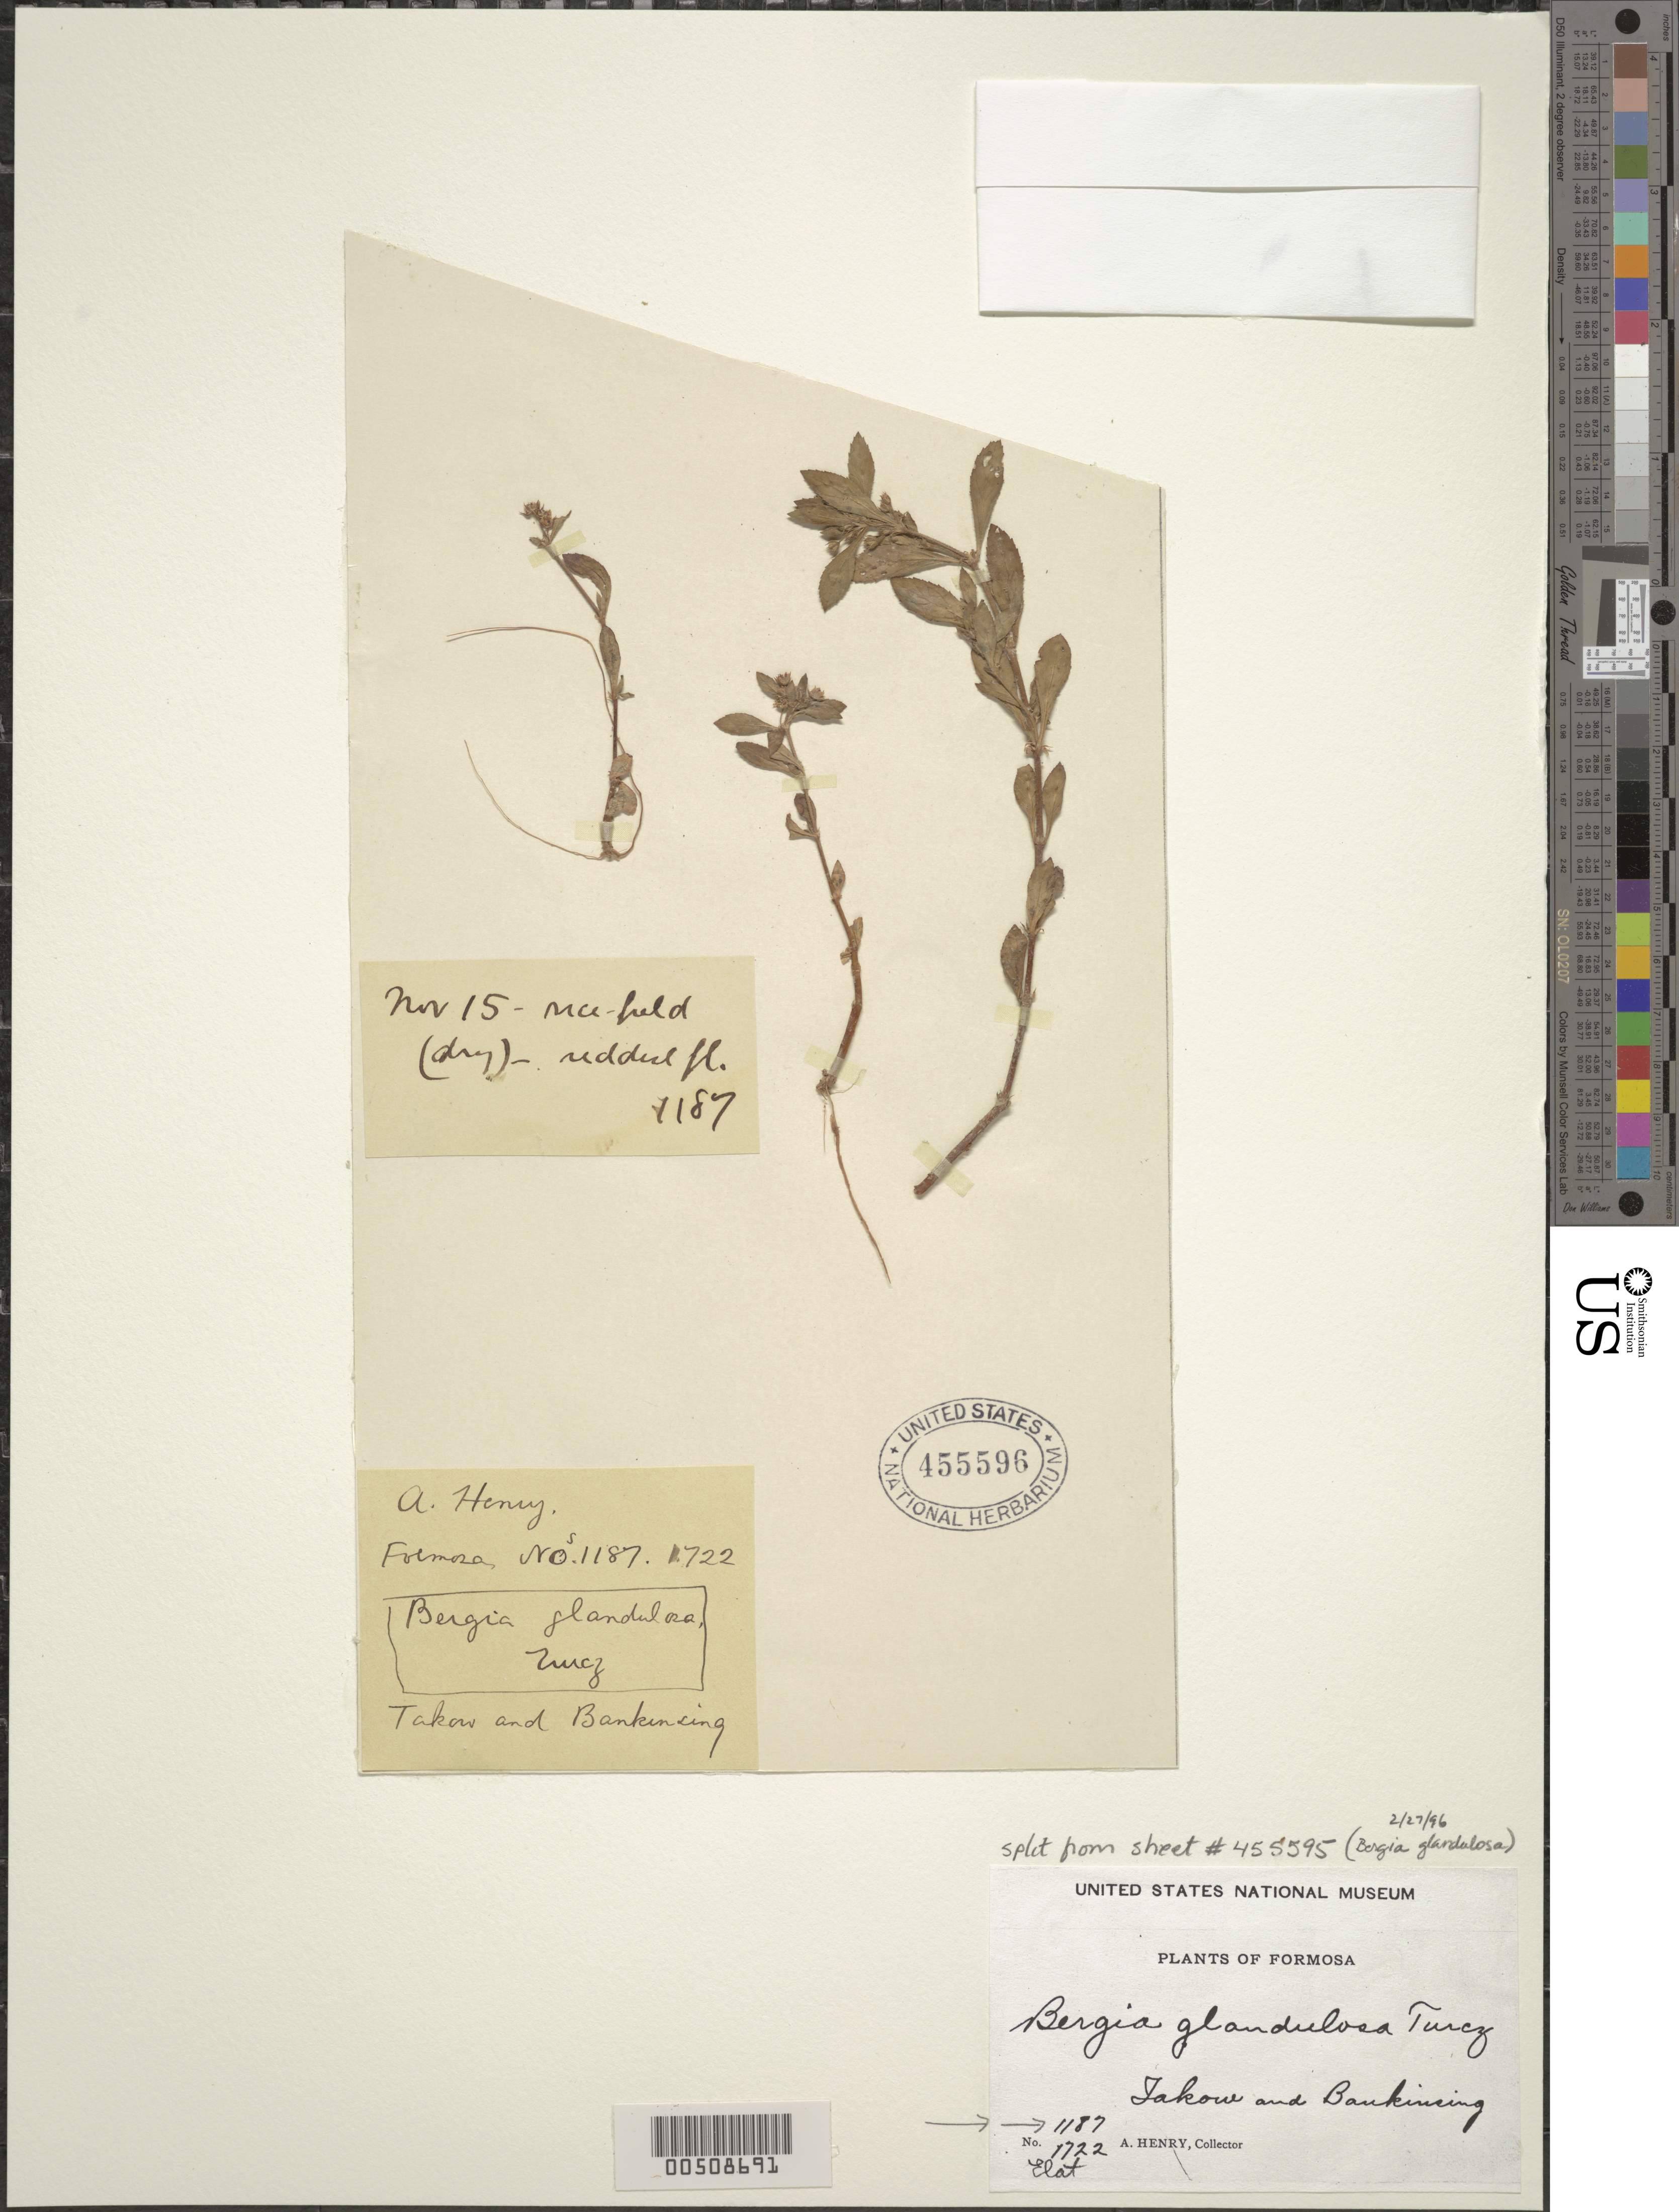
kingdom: Plantae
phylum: Tracheophyta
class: Magnoliopsida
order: Malpighiales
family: Elatinaceae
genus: Bergia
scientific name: Bergia glandulosa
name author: Turcz.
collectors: A. Henry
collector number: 1187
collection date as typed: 15 Nov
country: Taiwan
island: Taiwan [Formosa]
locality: Takow and Bankinsing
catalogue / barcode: US 455596